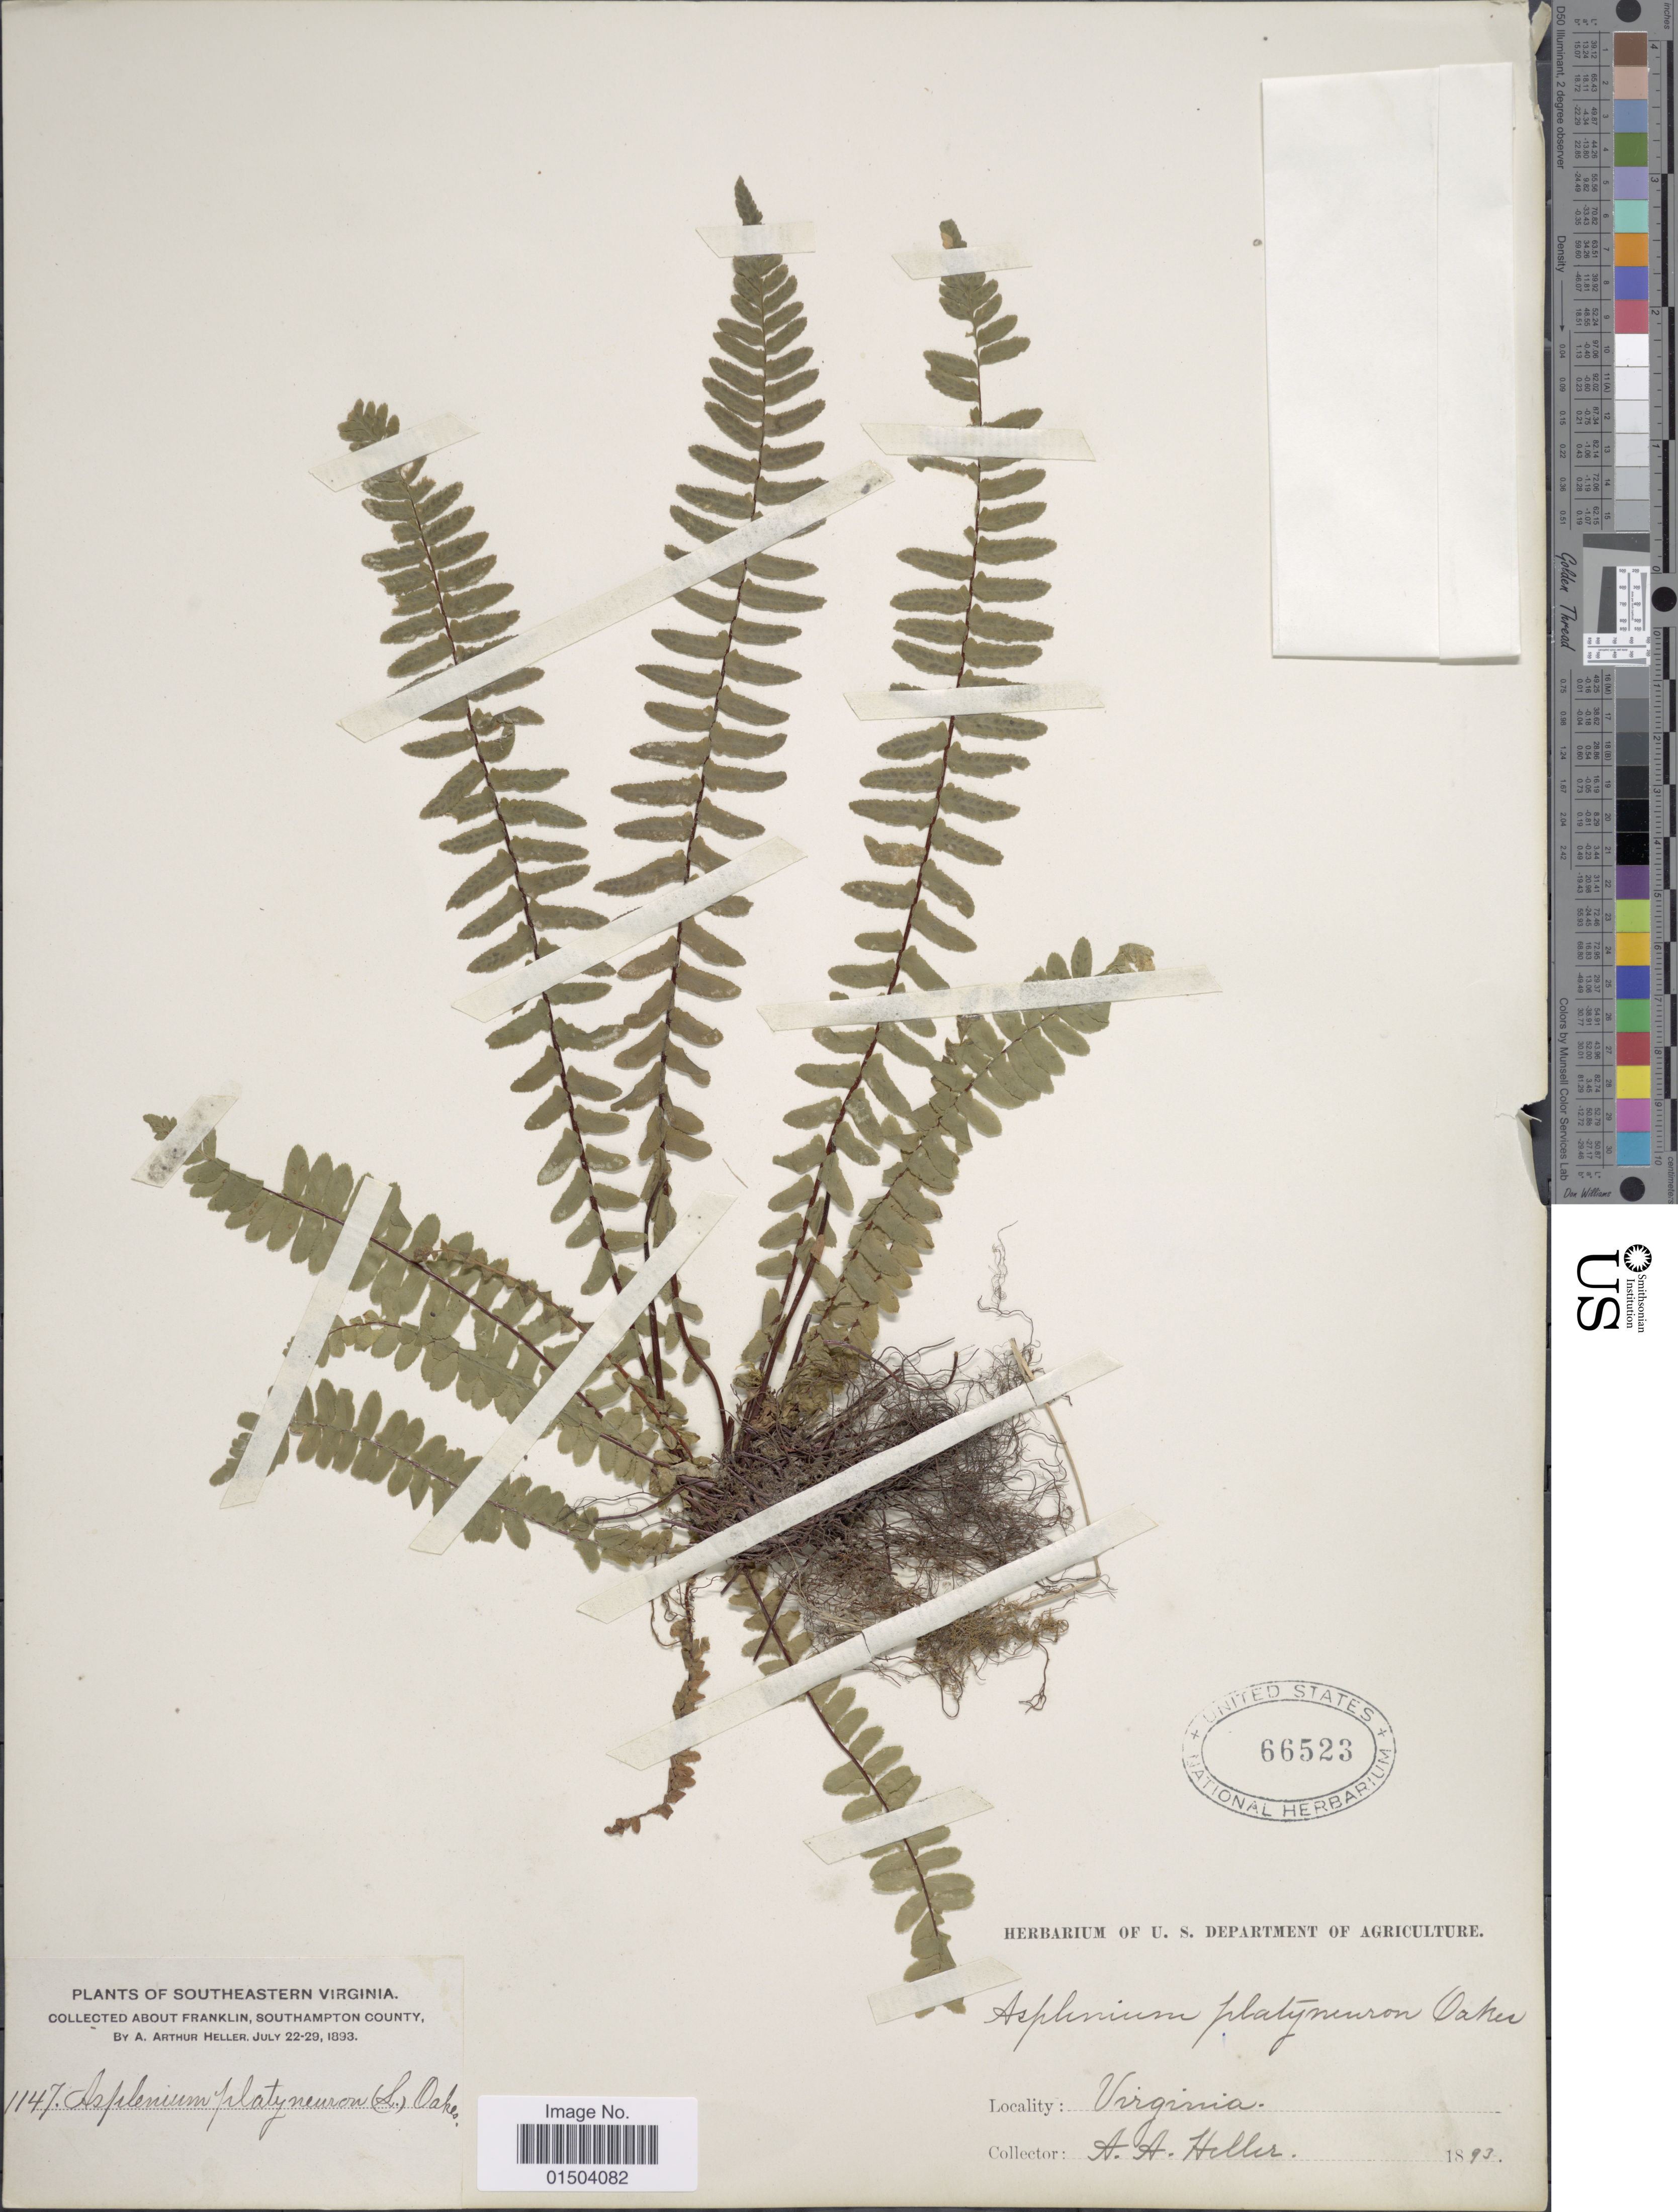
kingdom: Plantae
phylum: Tracheophyta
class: Polypodiopsida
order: Polypodiales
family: Aspleniaceae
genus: Asplenium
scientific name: Asplenium platyneuron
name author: (L.) Britton, Stearns & Poggenb.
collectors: A. A. Heller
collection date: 1893-07-22/1893-07-29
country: United States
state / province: Virginia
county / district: Southampton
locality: Southeastern Virginia. About Franklin, Southampton County.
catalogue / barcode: US 66523